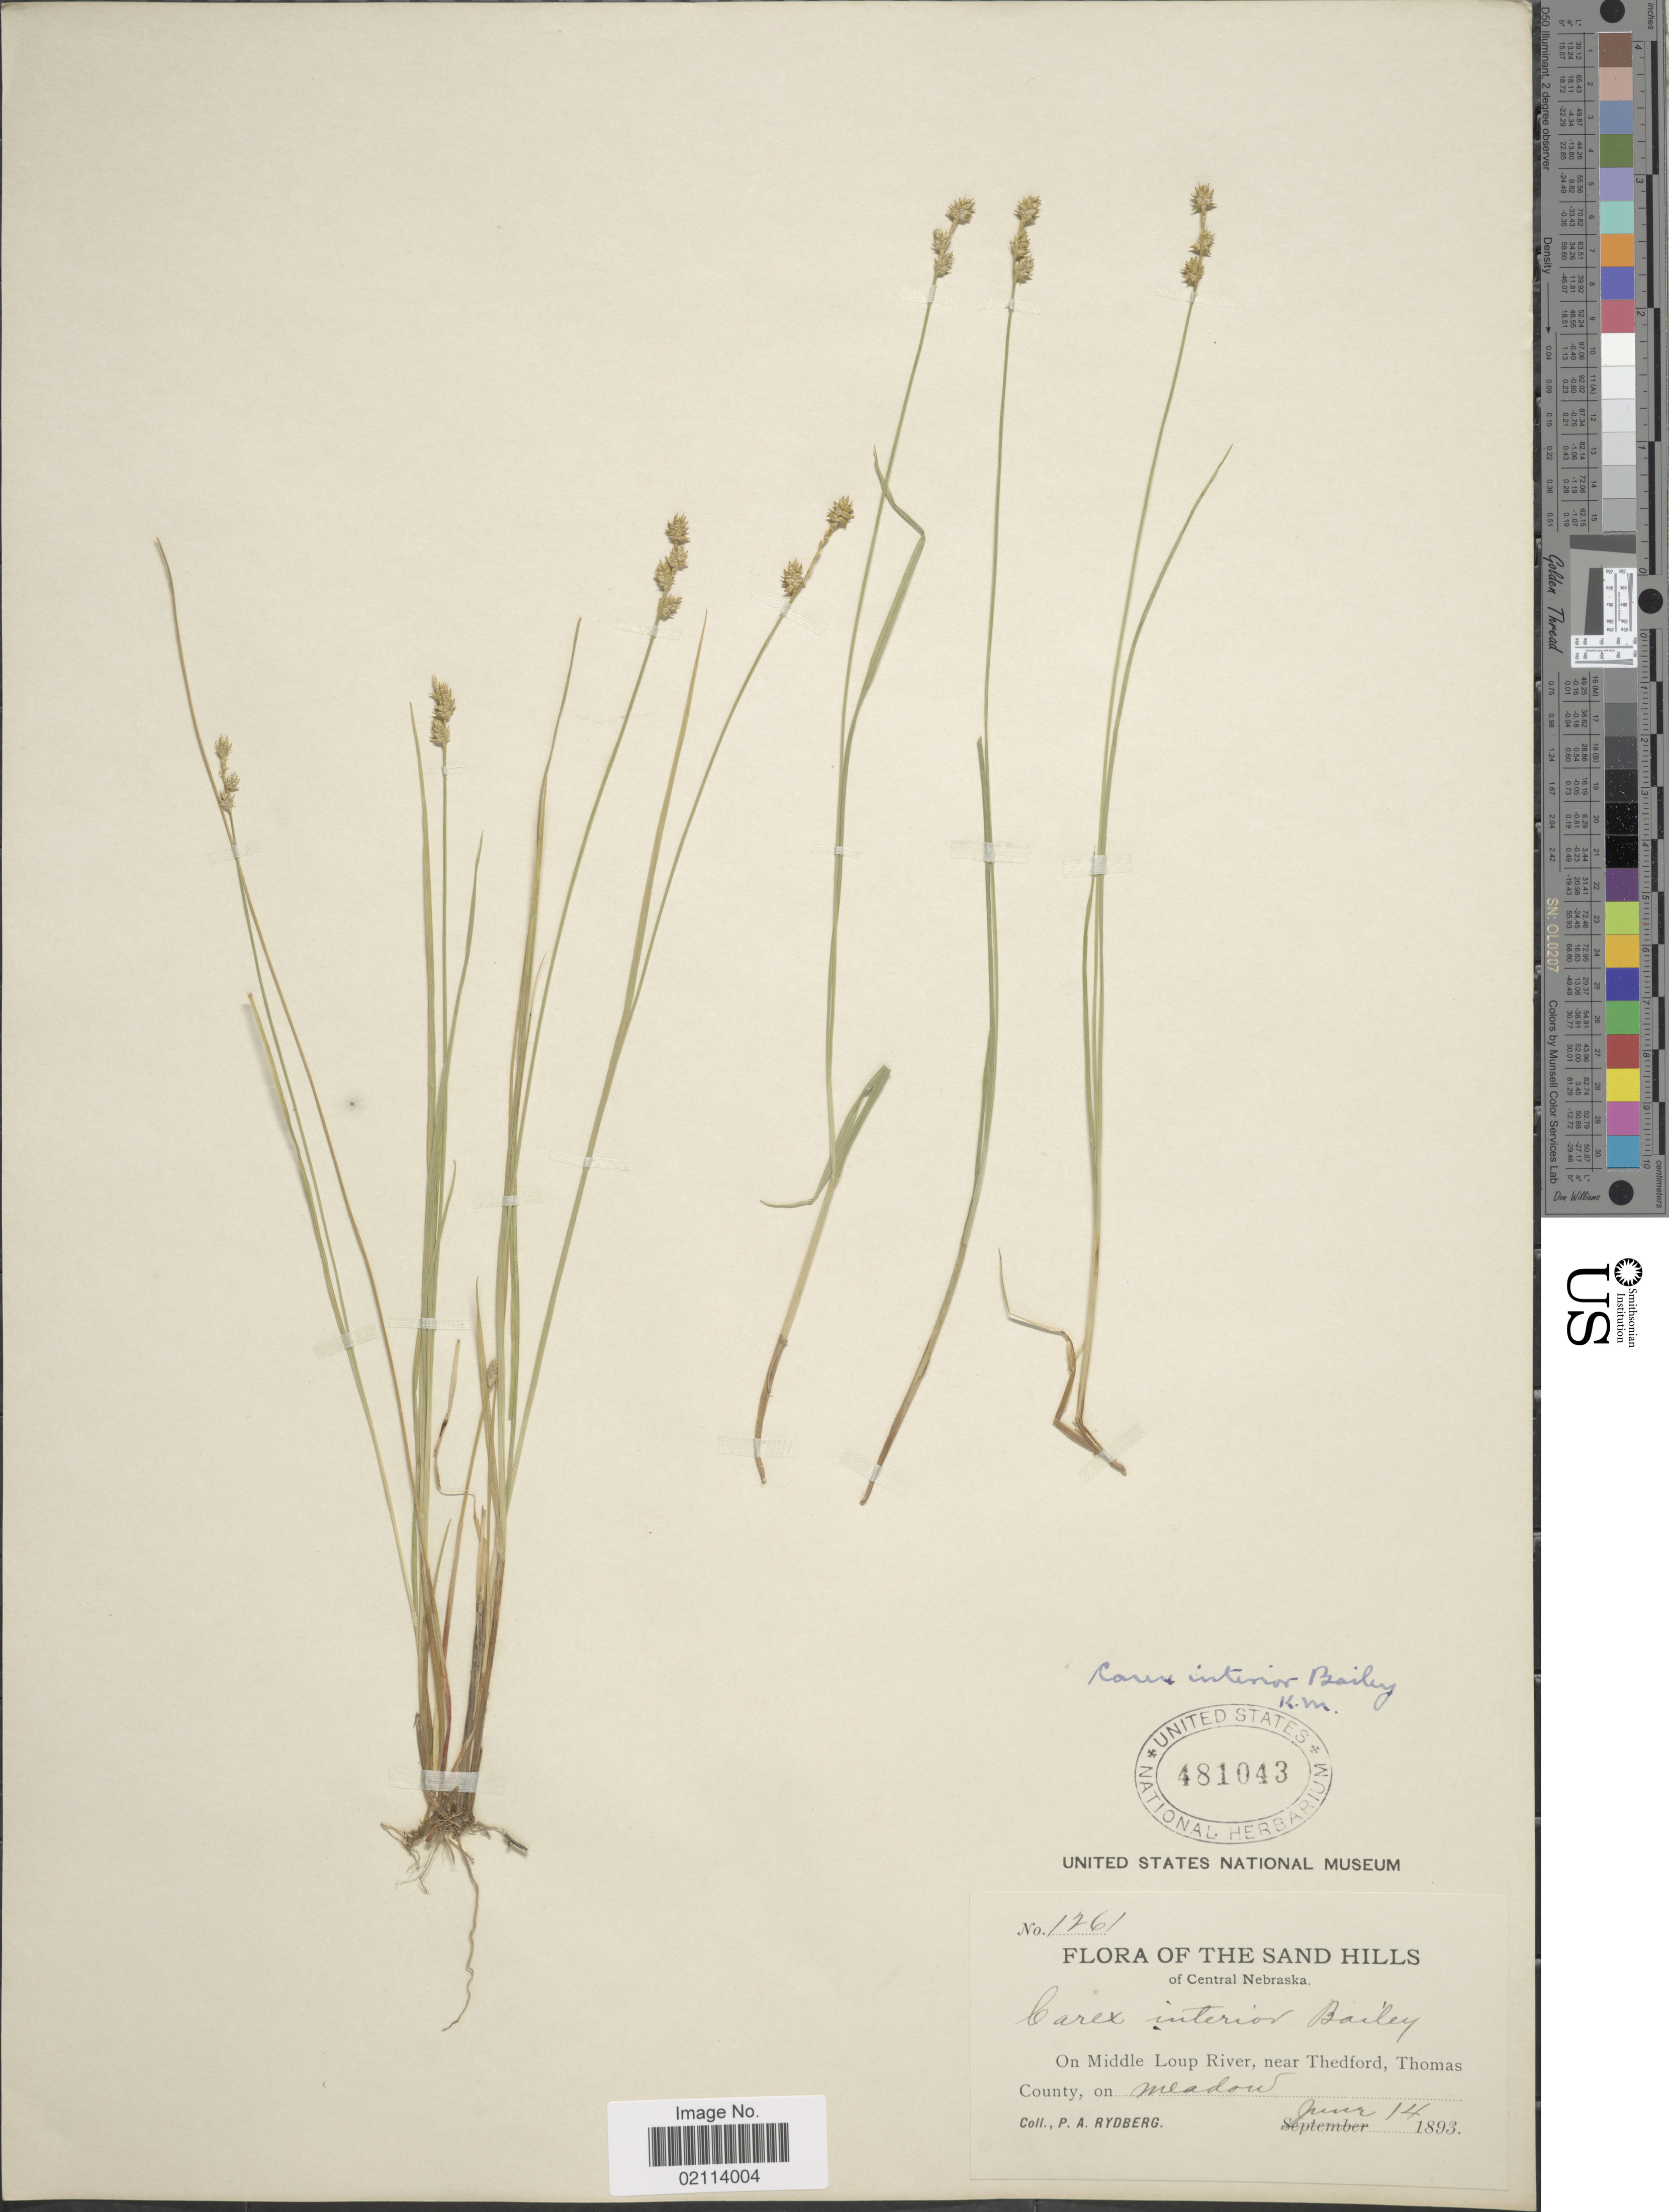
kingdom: Plantae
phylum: Tracheophyta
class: Liliopsida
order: Poales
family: Cyperaceae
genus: Carex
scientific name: Carex interior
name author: L.H. Bailey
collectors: P. A. Rydberg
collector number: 1261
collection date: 1893-06-14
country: United States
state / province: Nebraska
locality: Central Nebraska, The Sand Hills of Central Nebraska, On Middle Loup River, near Thedford, Thomas County, on meadow.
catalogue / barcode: US 481043